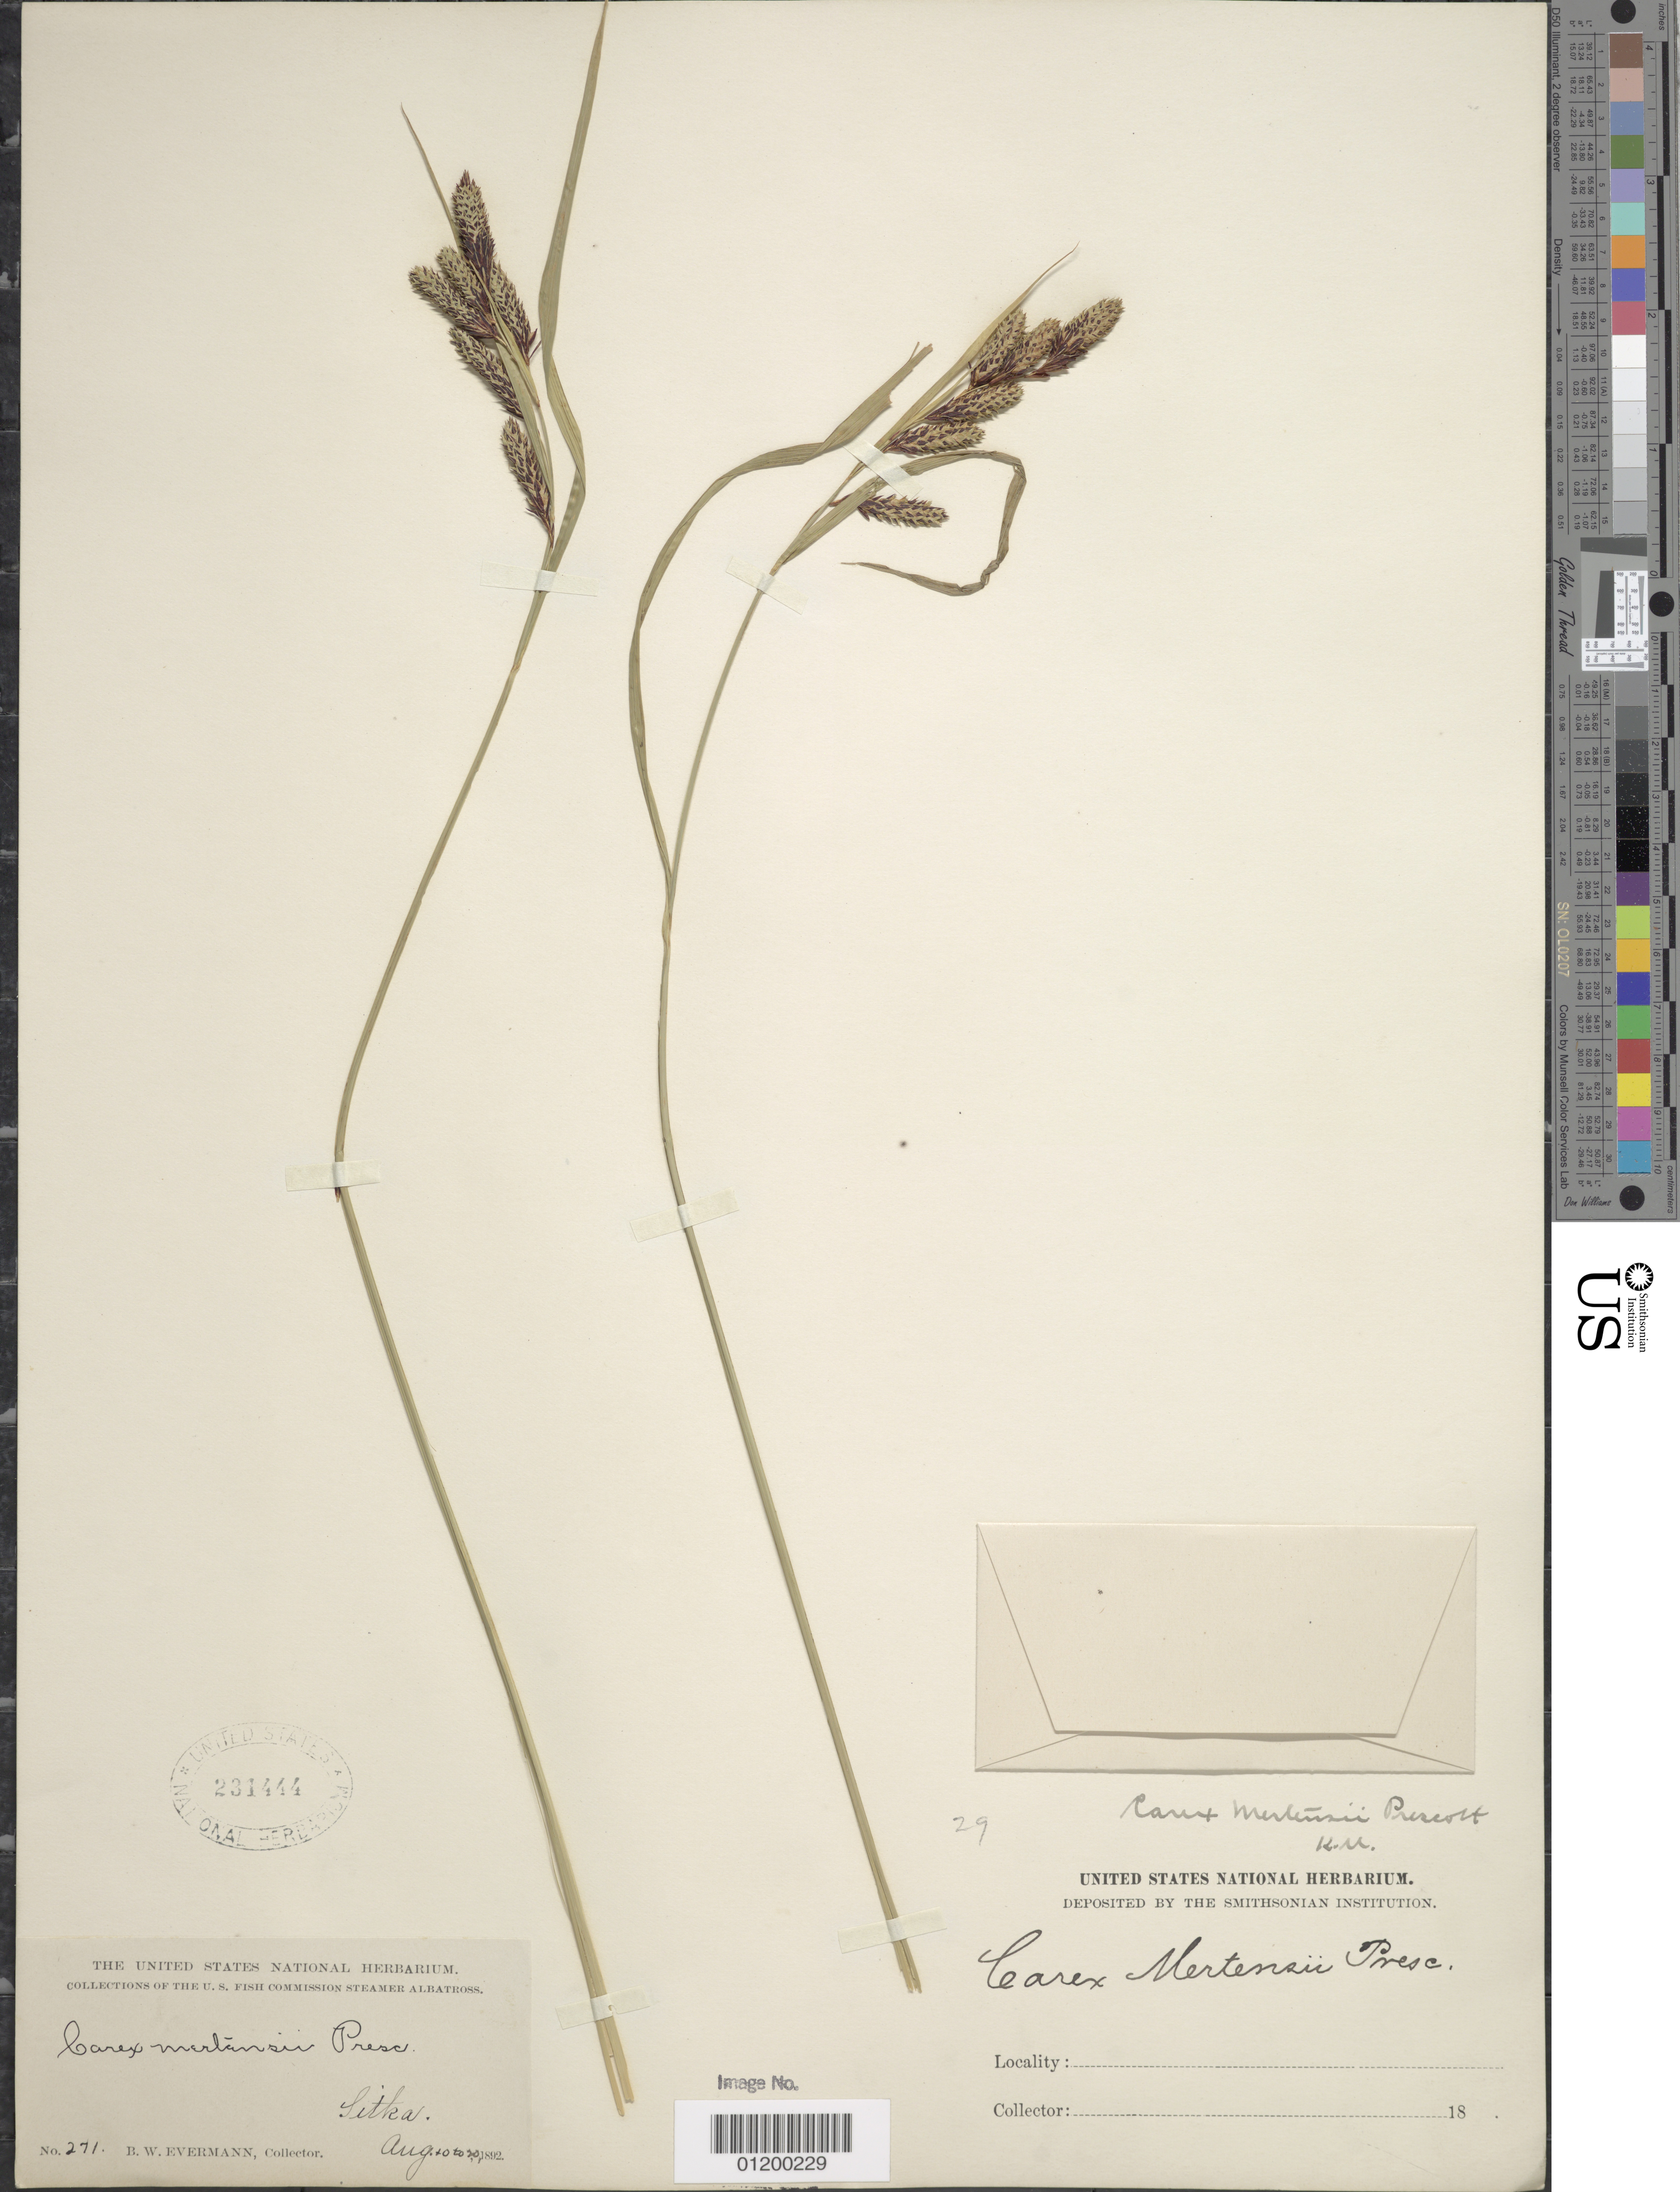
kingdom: Plantae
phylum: Tracheophyta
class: Liliopsida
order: Poales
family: Cyperaceae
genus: Carex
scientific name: Carex mertensii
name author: J.D. Prescott ex Bong.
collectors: B. W. Evermann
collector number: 271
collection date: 1892-08-10/1892-08-20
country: United States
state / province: Alaska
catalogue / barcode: US 231444